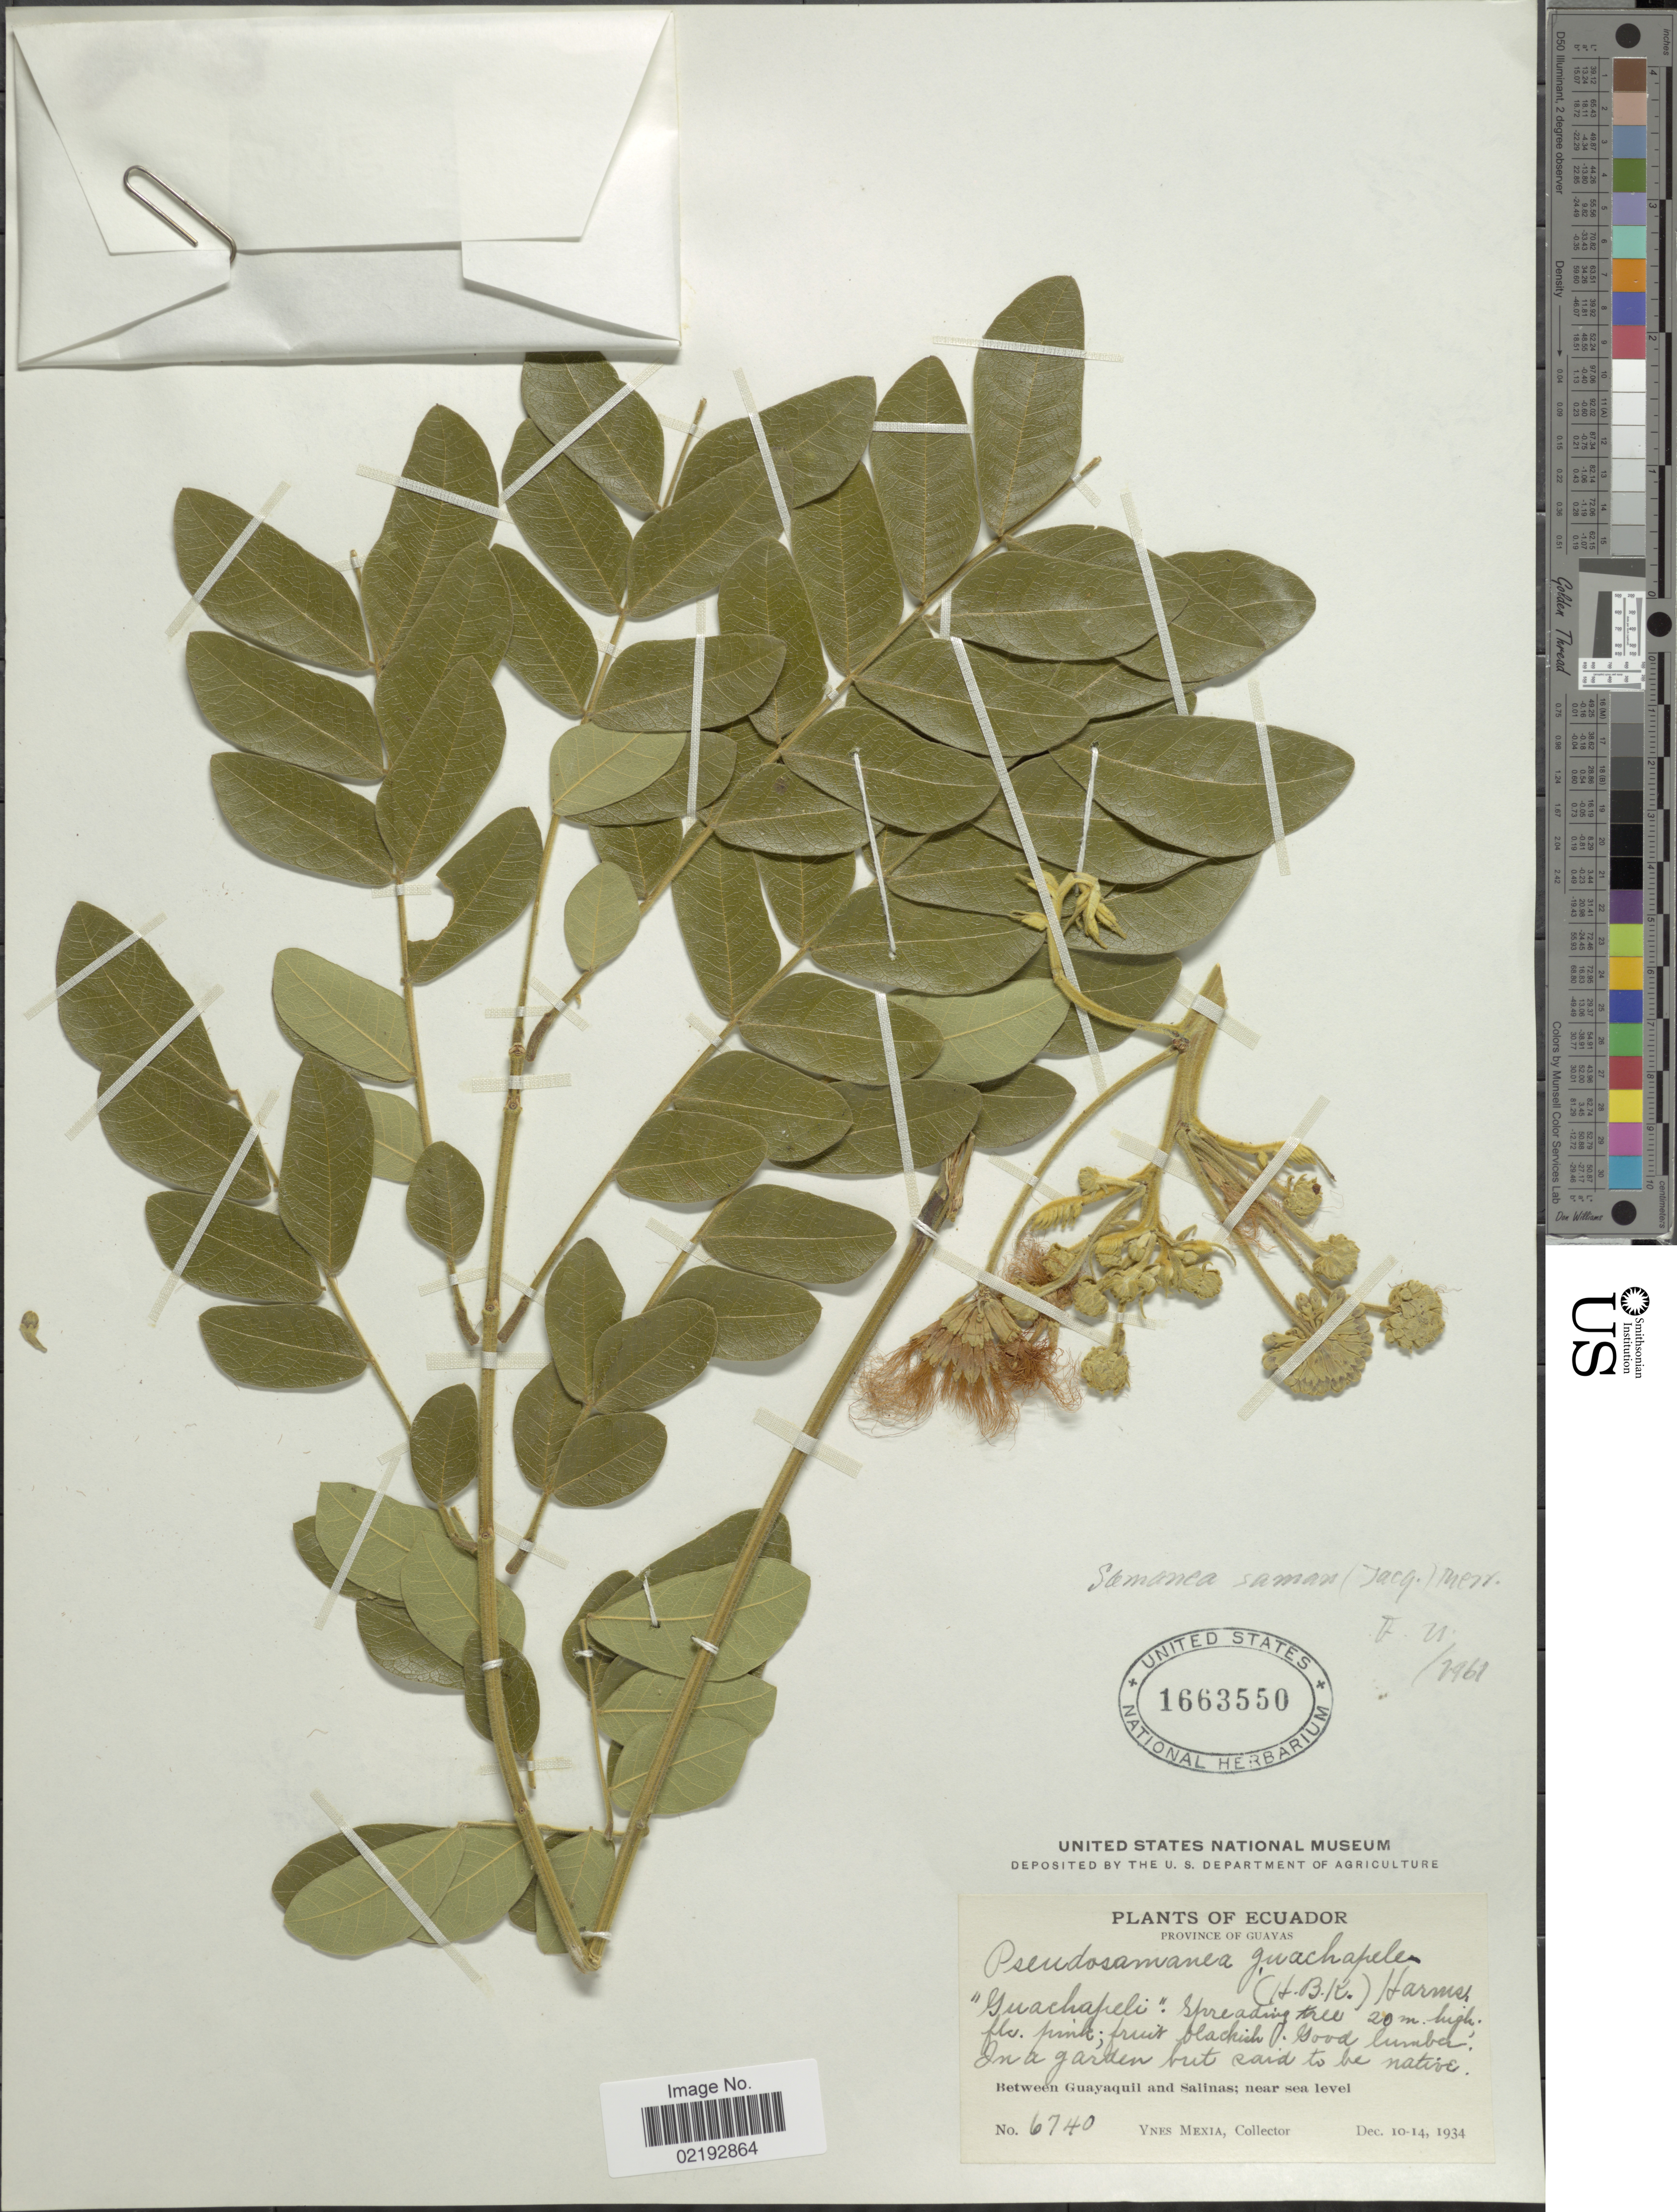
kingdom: Plantae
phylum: Tracheophyta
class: Magnoliopsida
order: Fabales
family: Fabaceae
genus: Samanea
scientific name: Samanea saman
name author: (Jacq.) Merr.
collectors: Y. Mexia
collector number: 6740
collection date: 1934-12-10/1934-12-14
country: Ecuador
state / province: Guayas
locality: Between Guayaquil and Salinas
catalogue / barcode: US 1663550